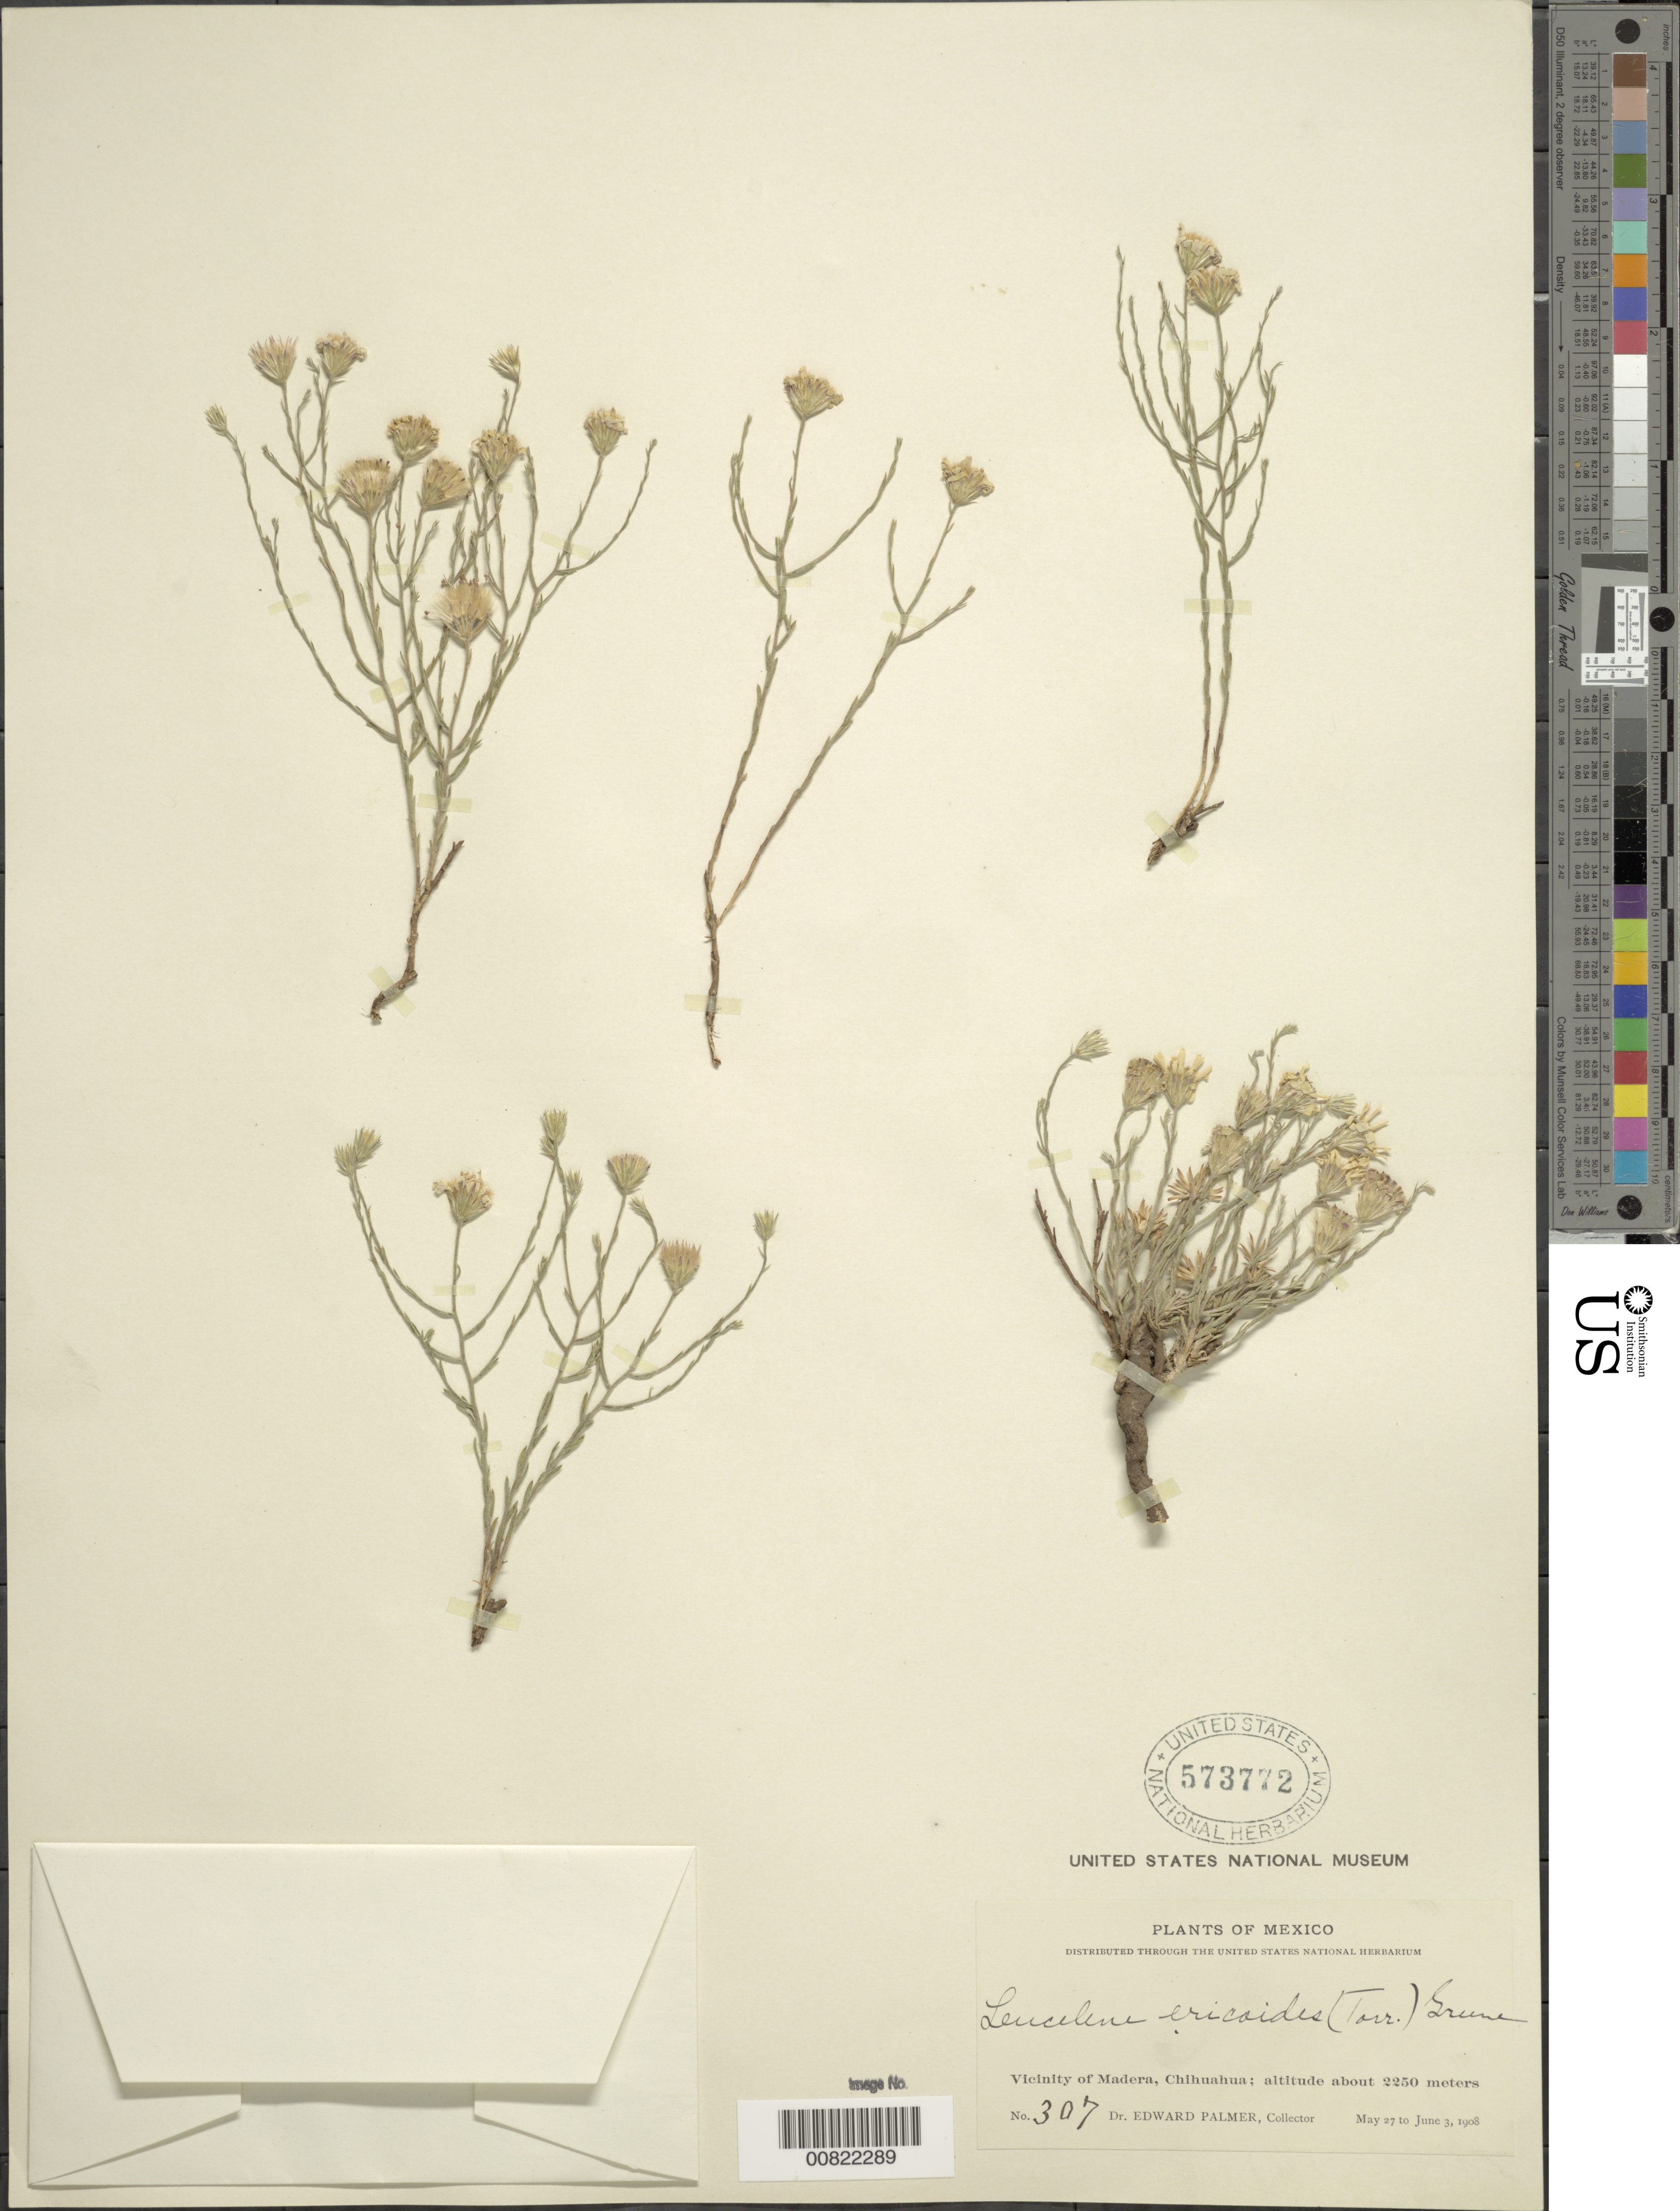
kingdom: Plantae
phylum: Tracheophyta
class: Magnoliopsida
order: Asterales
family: Asteraceae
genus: Chaetopappa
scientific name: Chaetopappa ericoides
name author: (Torr.) G.L. Nesom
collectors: E. Palmer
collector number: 307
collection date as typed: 27 May 1908 to 03 Jun 1908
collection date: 1908-05-27/1908-06-03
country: Mexico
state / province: Chihuahua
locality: Vicinity of Madera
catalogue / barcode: US 573772